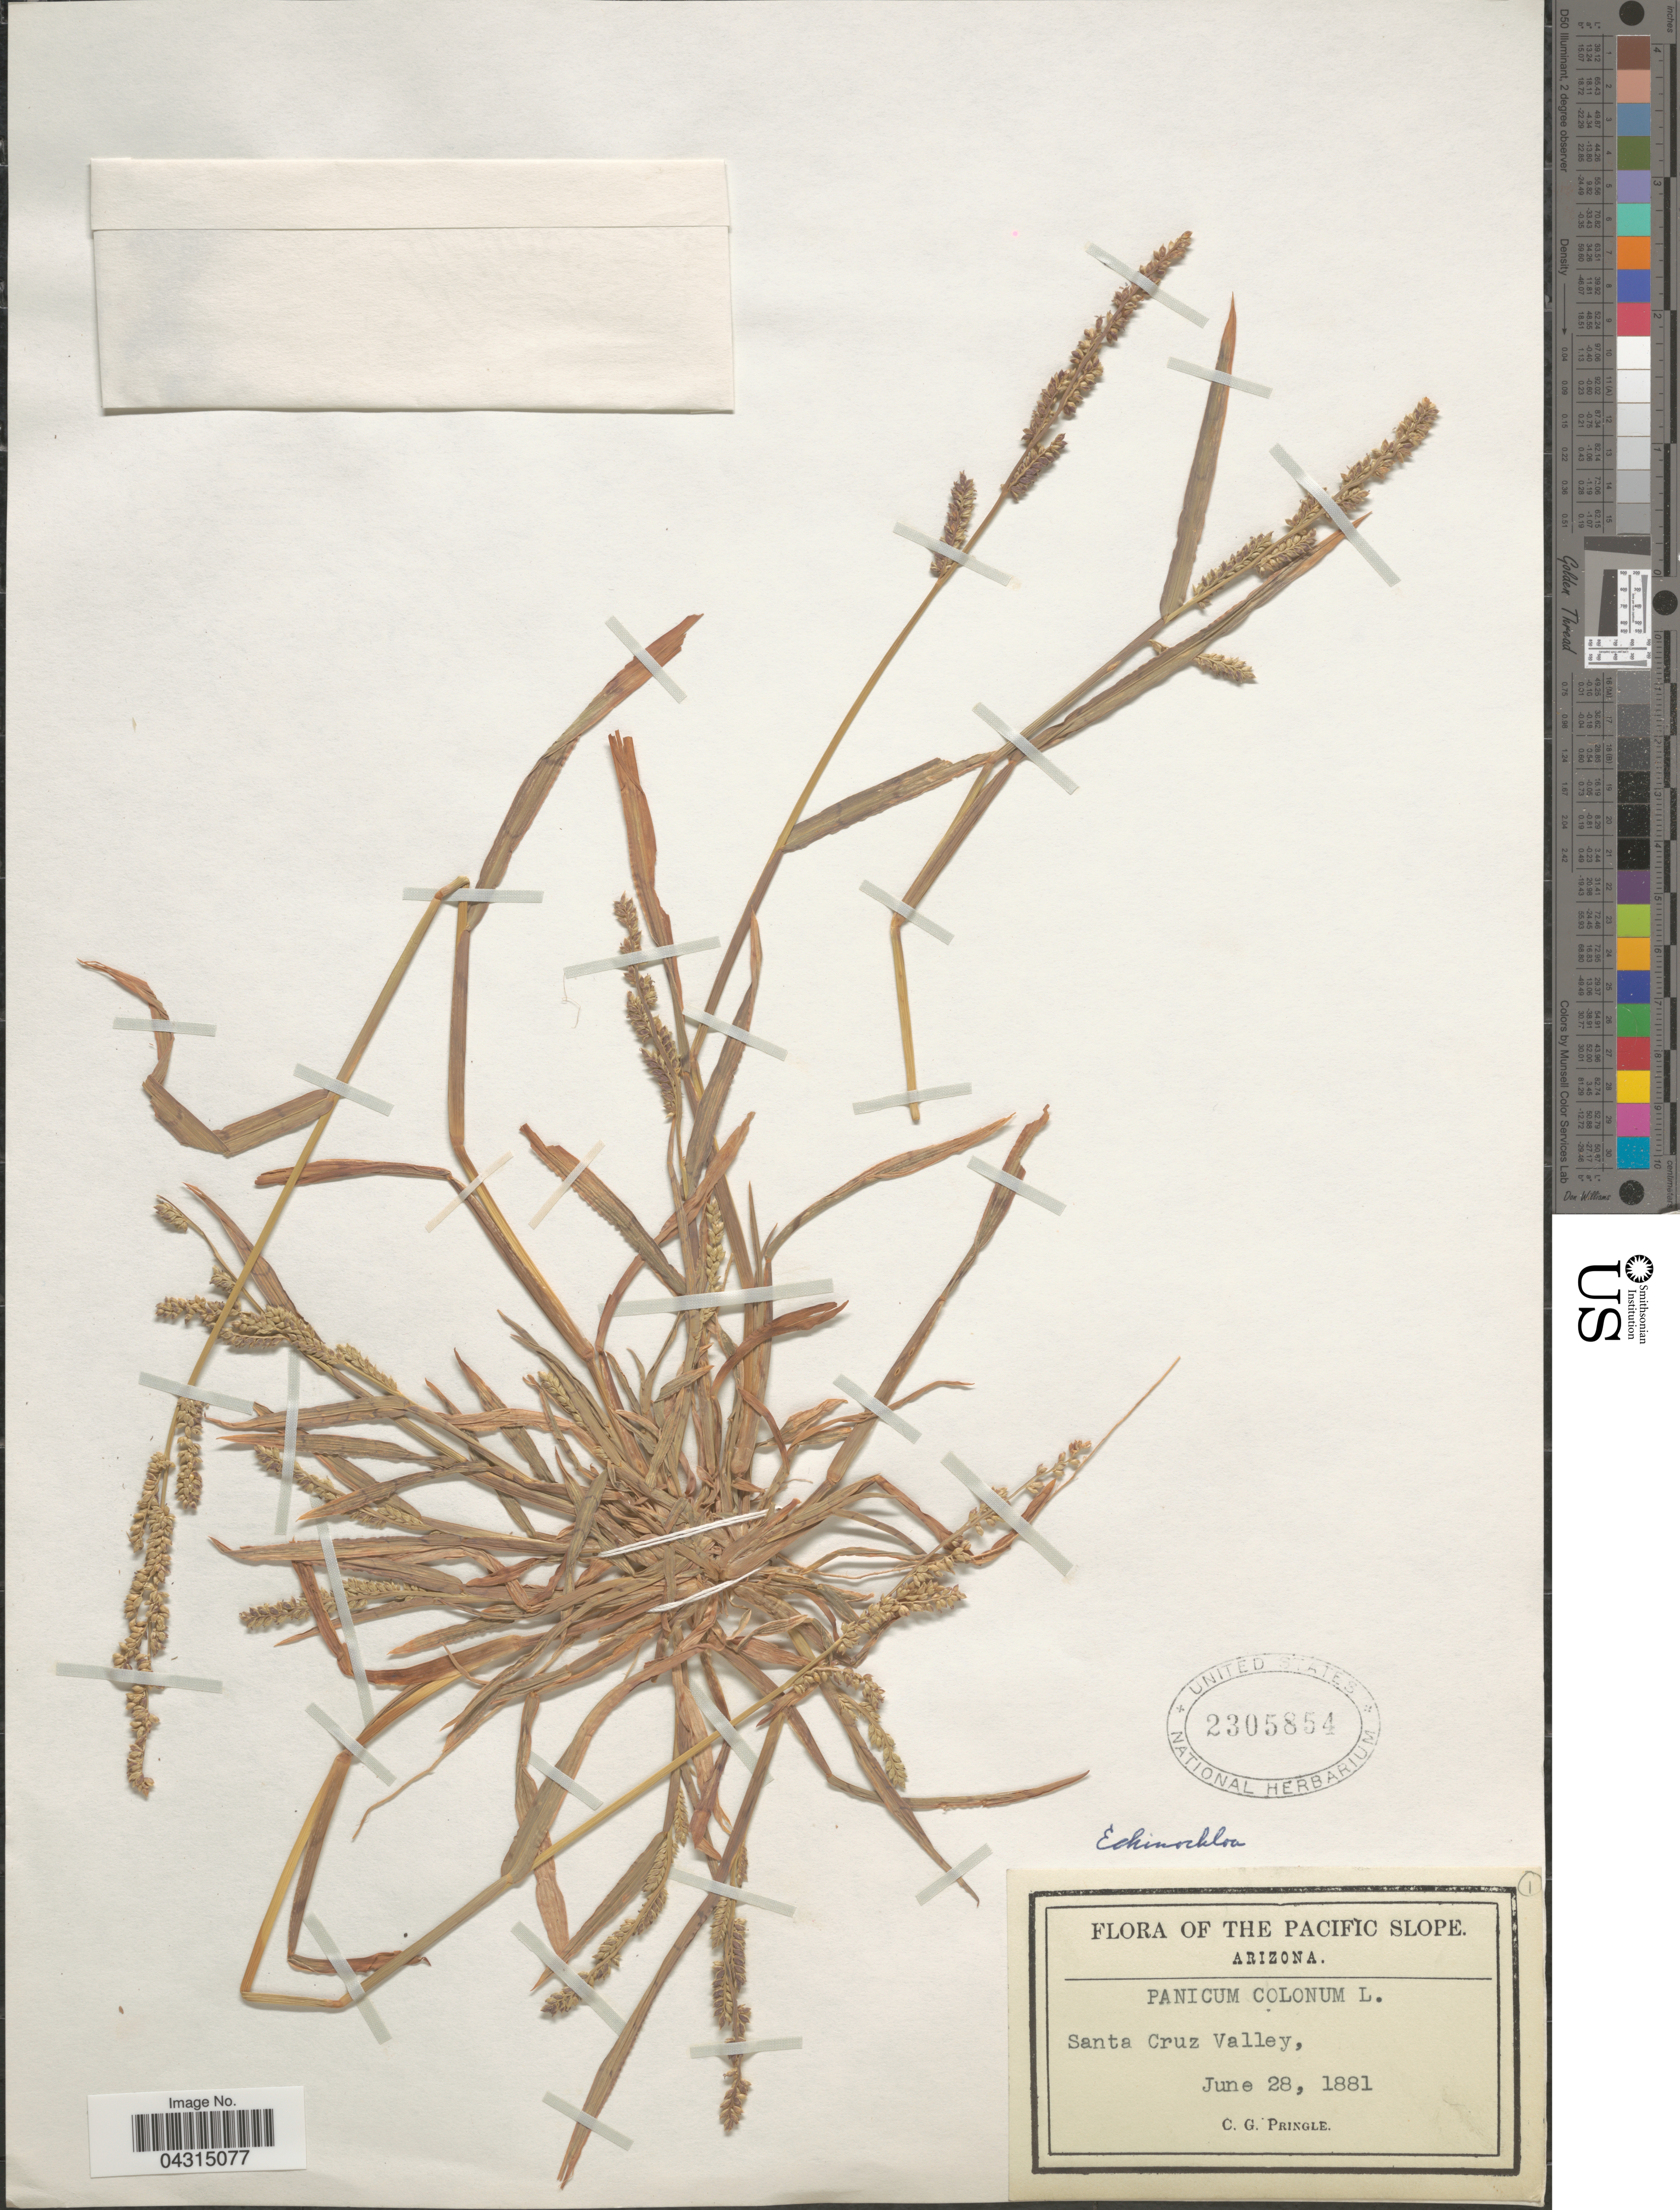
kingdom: Plantae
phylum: Tracheophyta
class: Liliopsida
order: Poales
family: Poaceae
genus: Echinochloa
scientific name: Echinochloa colona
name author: (L.) Link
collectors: C. G. Pringle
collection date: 1881-06-28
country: United States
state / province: Arizona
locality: The Pacific Slope. Santa Cruz Valley.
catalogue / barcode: US 2305854